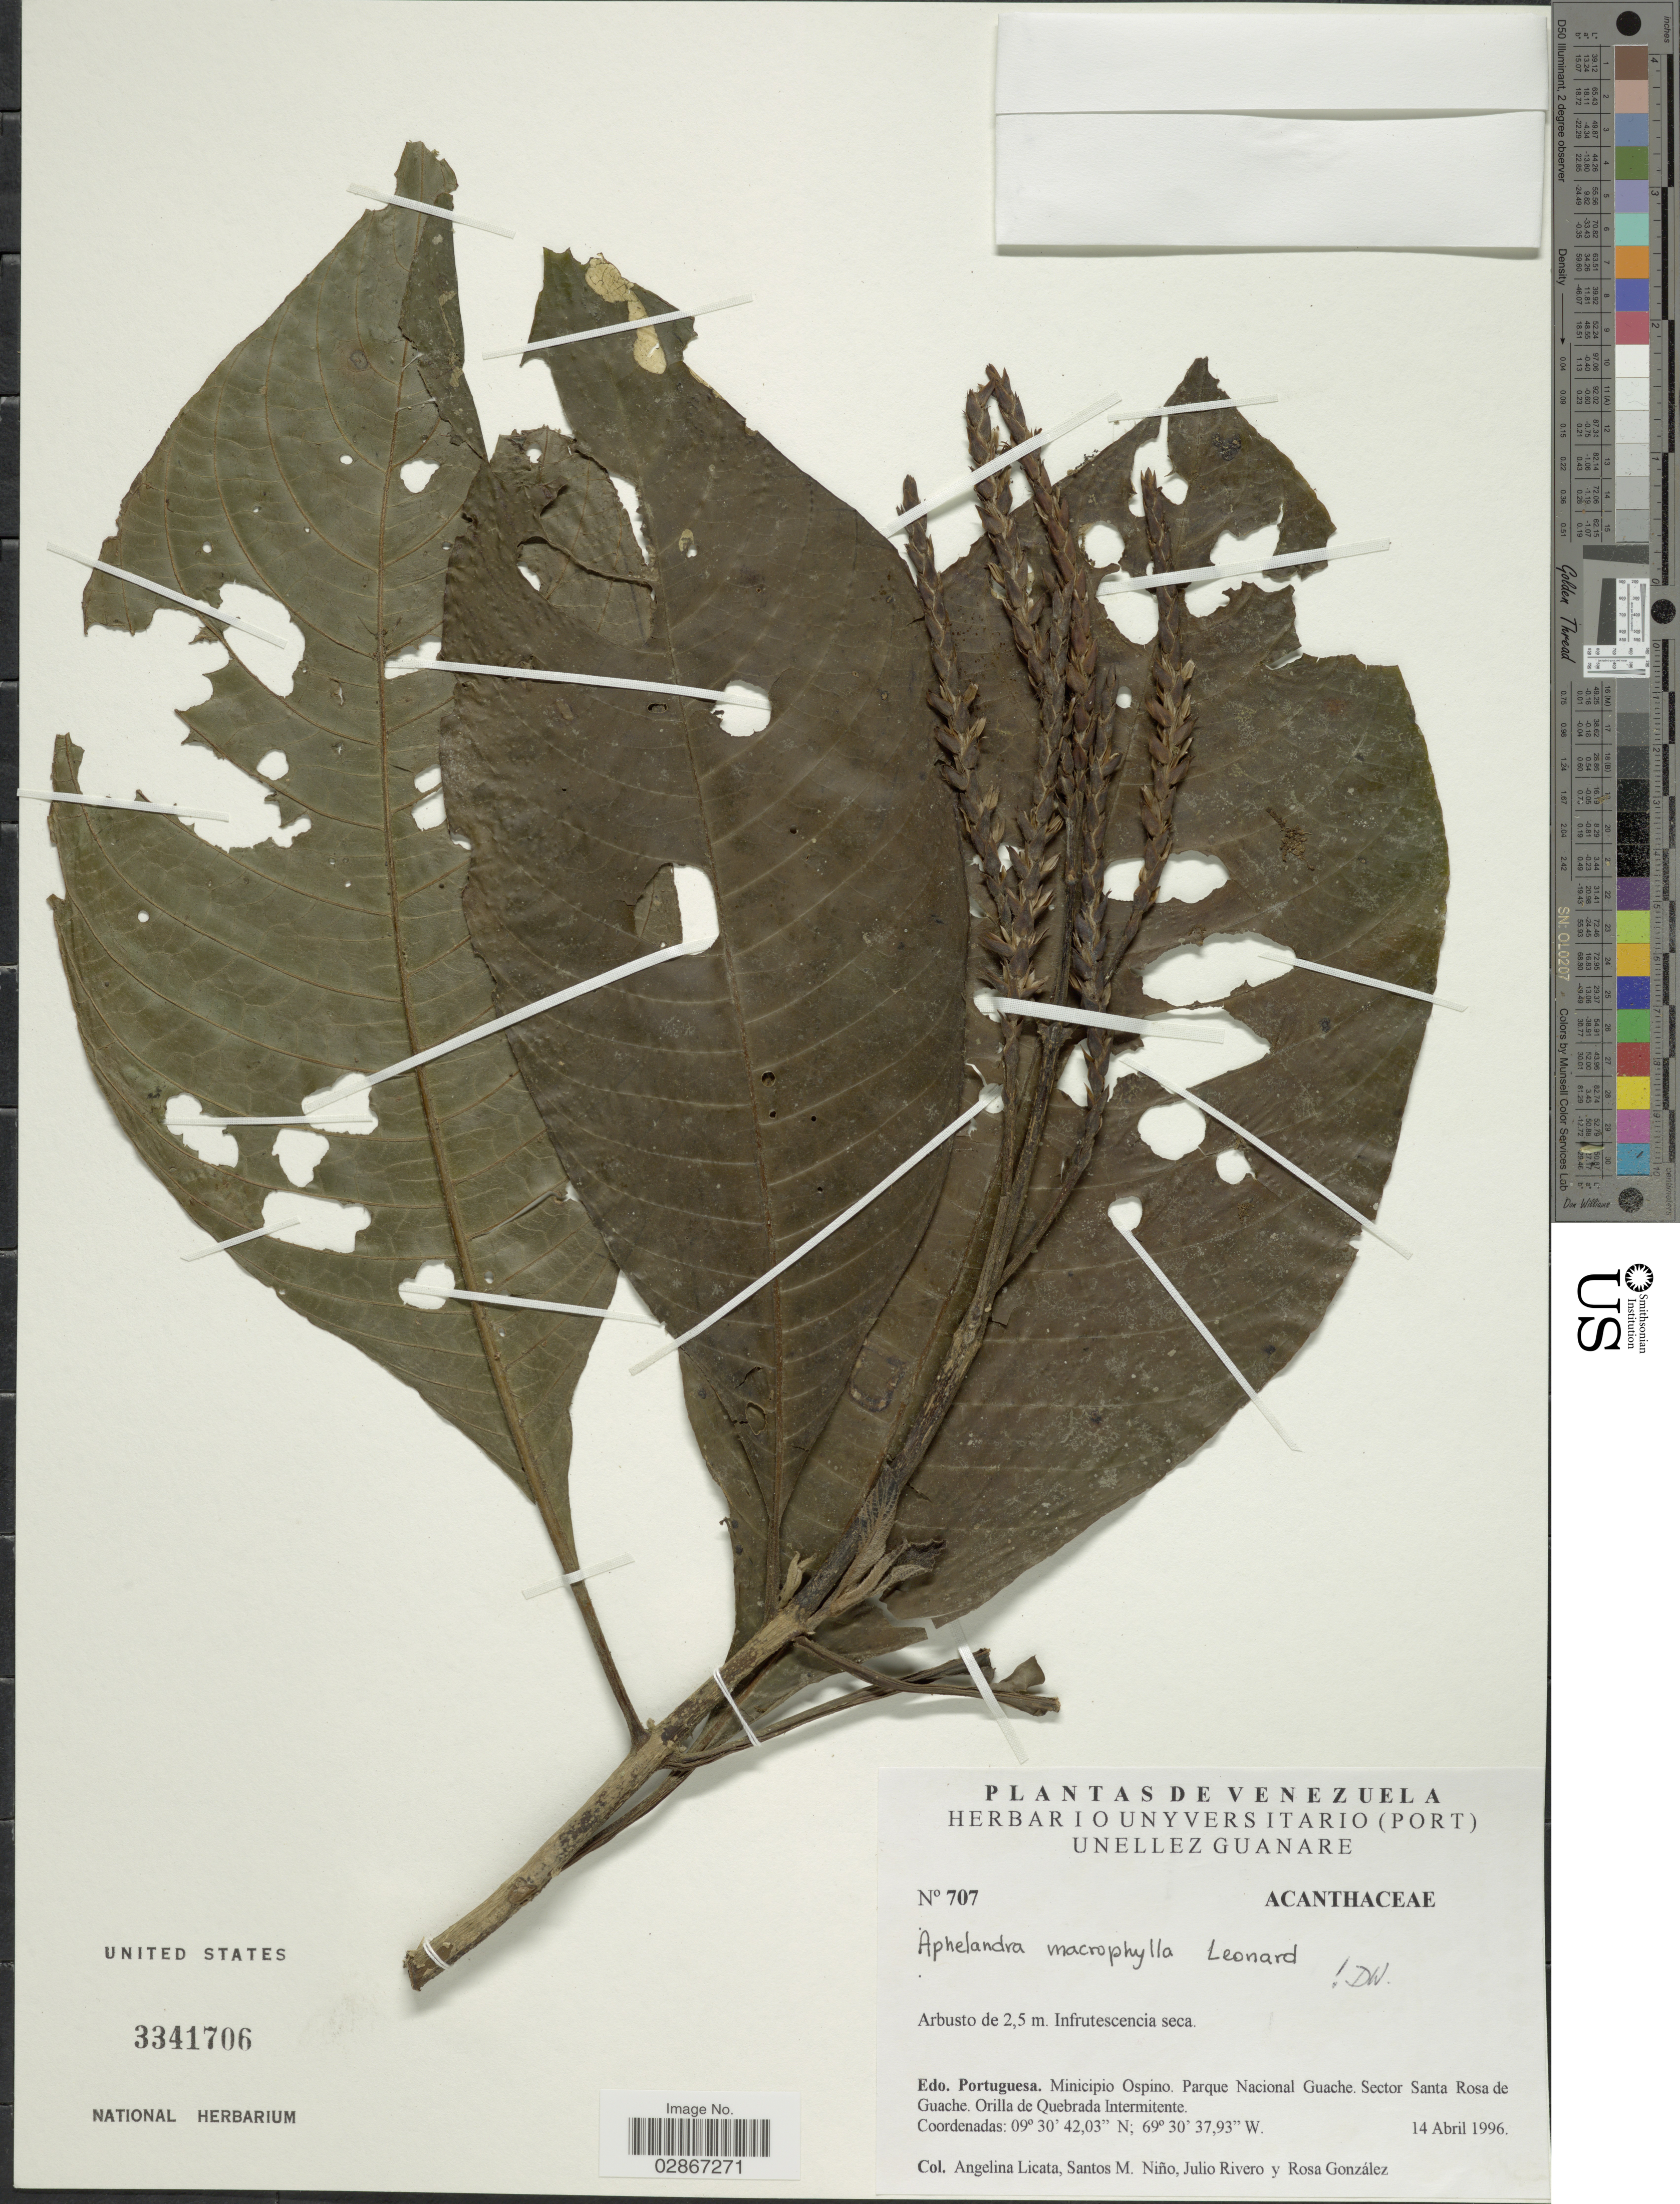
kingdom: Plantae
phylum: Tracheophyta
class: Magnoliopsida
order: Lamiales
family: Acanthaceae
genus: Aphelandra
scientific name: Aphelandra macrophylla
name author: Leonard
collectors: A. Licata, S. M. Niño, J. Rivero & R. González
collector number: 707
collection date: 1996-04-14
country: Venezuela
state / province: Portuguesa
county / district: Ospino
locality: Parque Nacional Guache. Sector Santa Rosa de Guache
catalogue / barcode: US 3341706